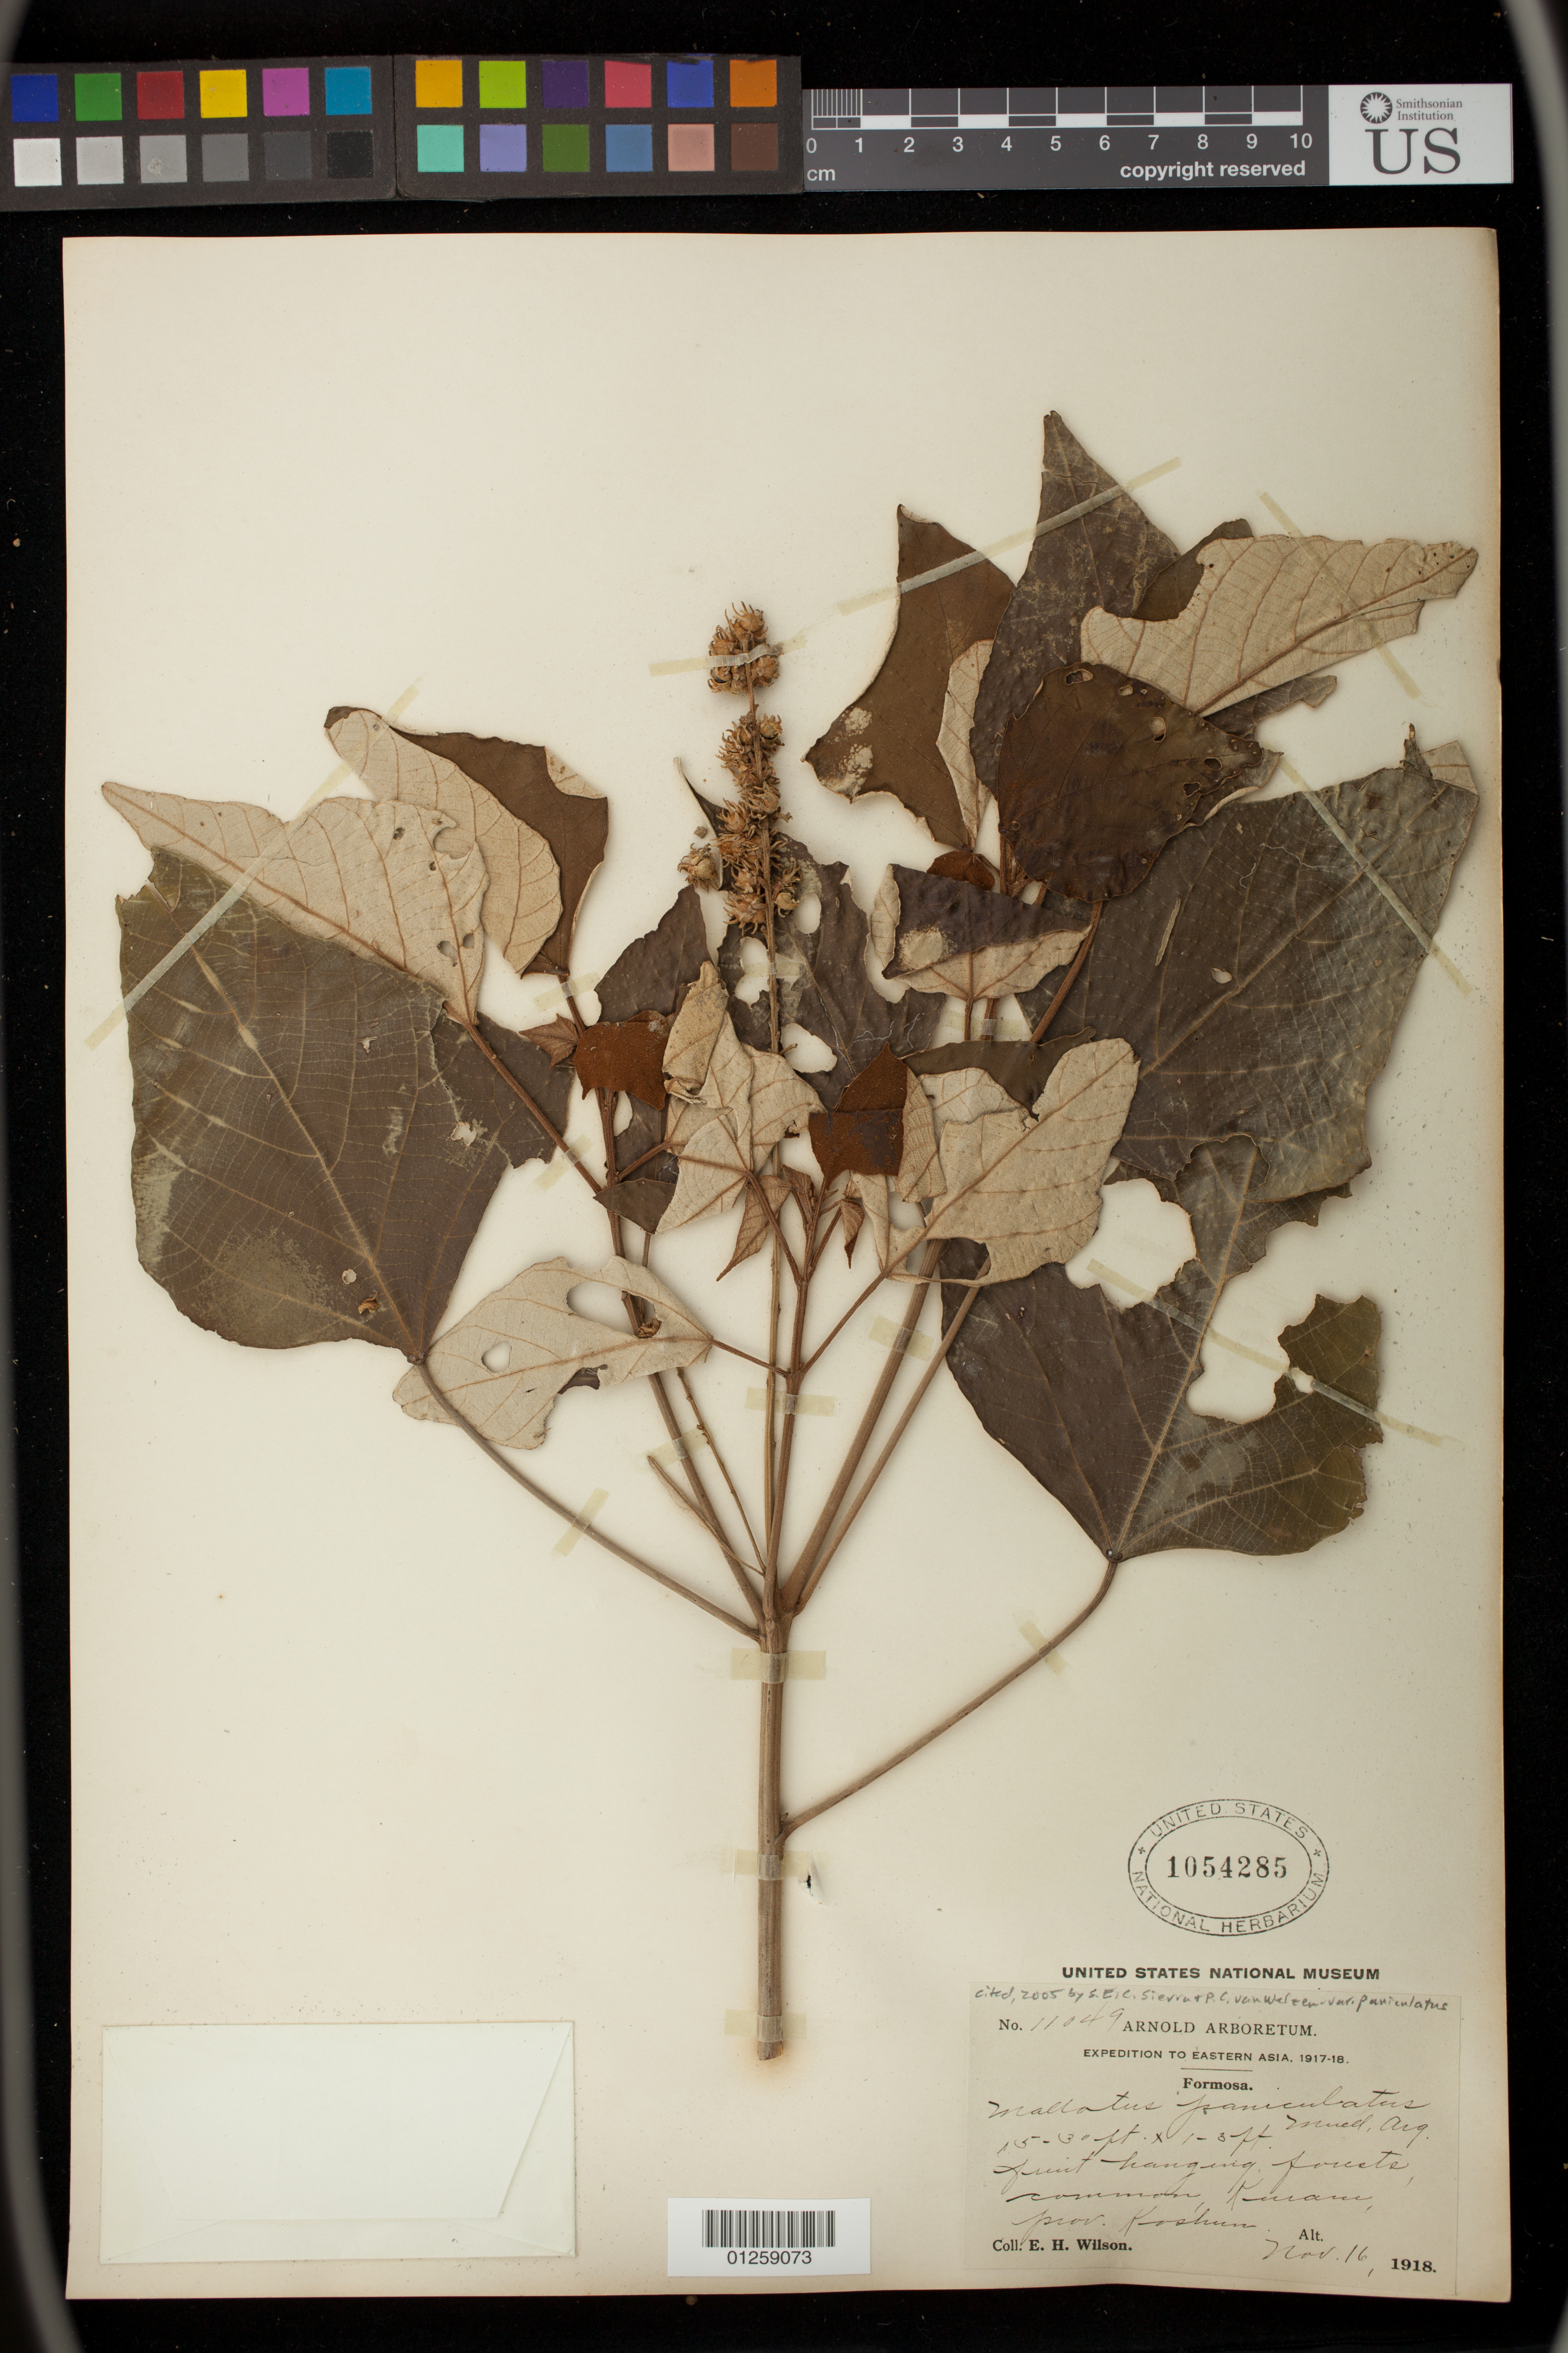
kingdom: Plantae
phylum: Tracheophyta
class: Magnoliopsida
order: Malpighiales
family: Euphorbiaceae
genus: Mallotus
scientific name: Mallotus paniculatus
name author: (Lam.) Müll. Arg.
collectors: E. Wilson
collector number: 11049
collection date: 1918-11-16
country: Taiwan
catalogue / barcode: US 1054285